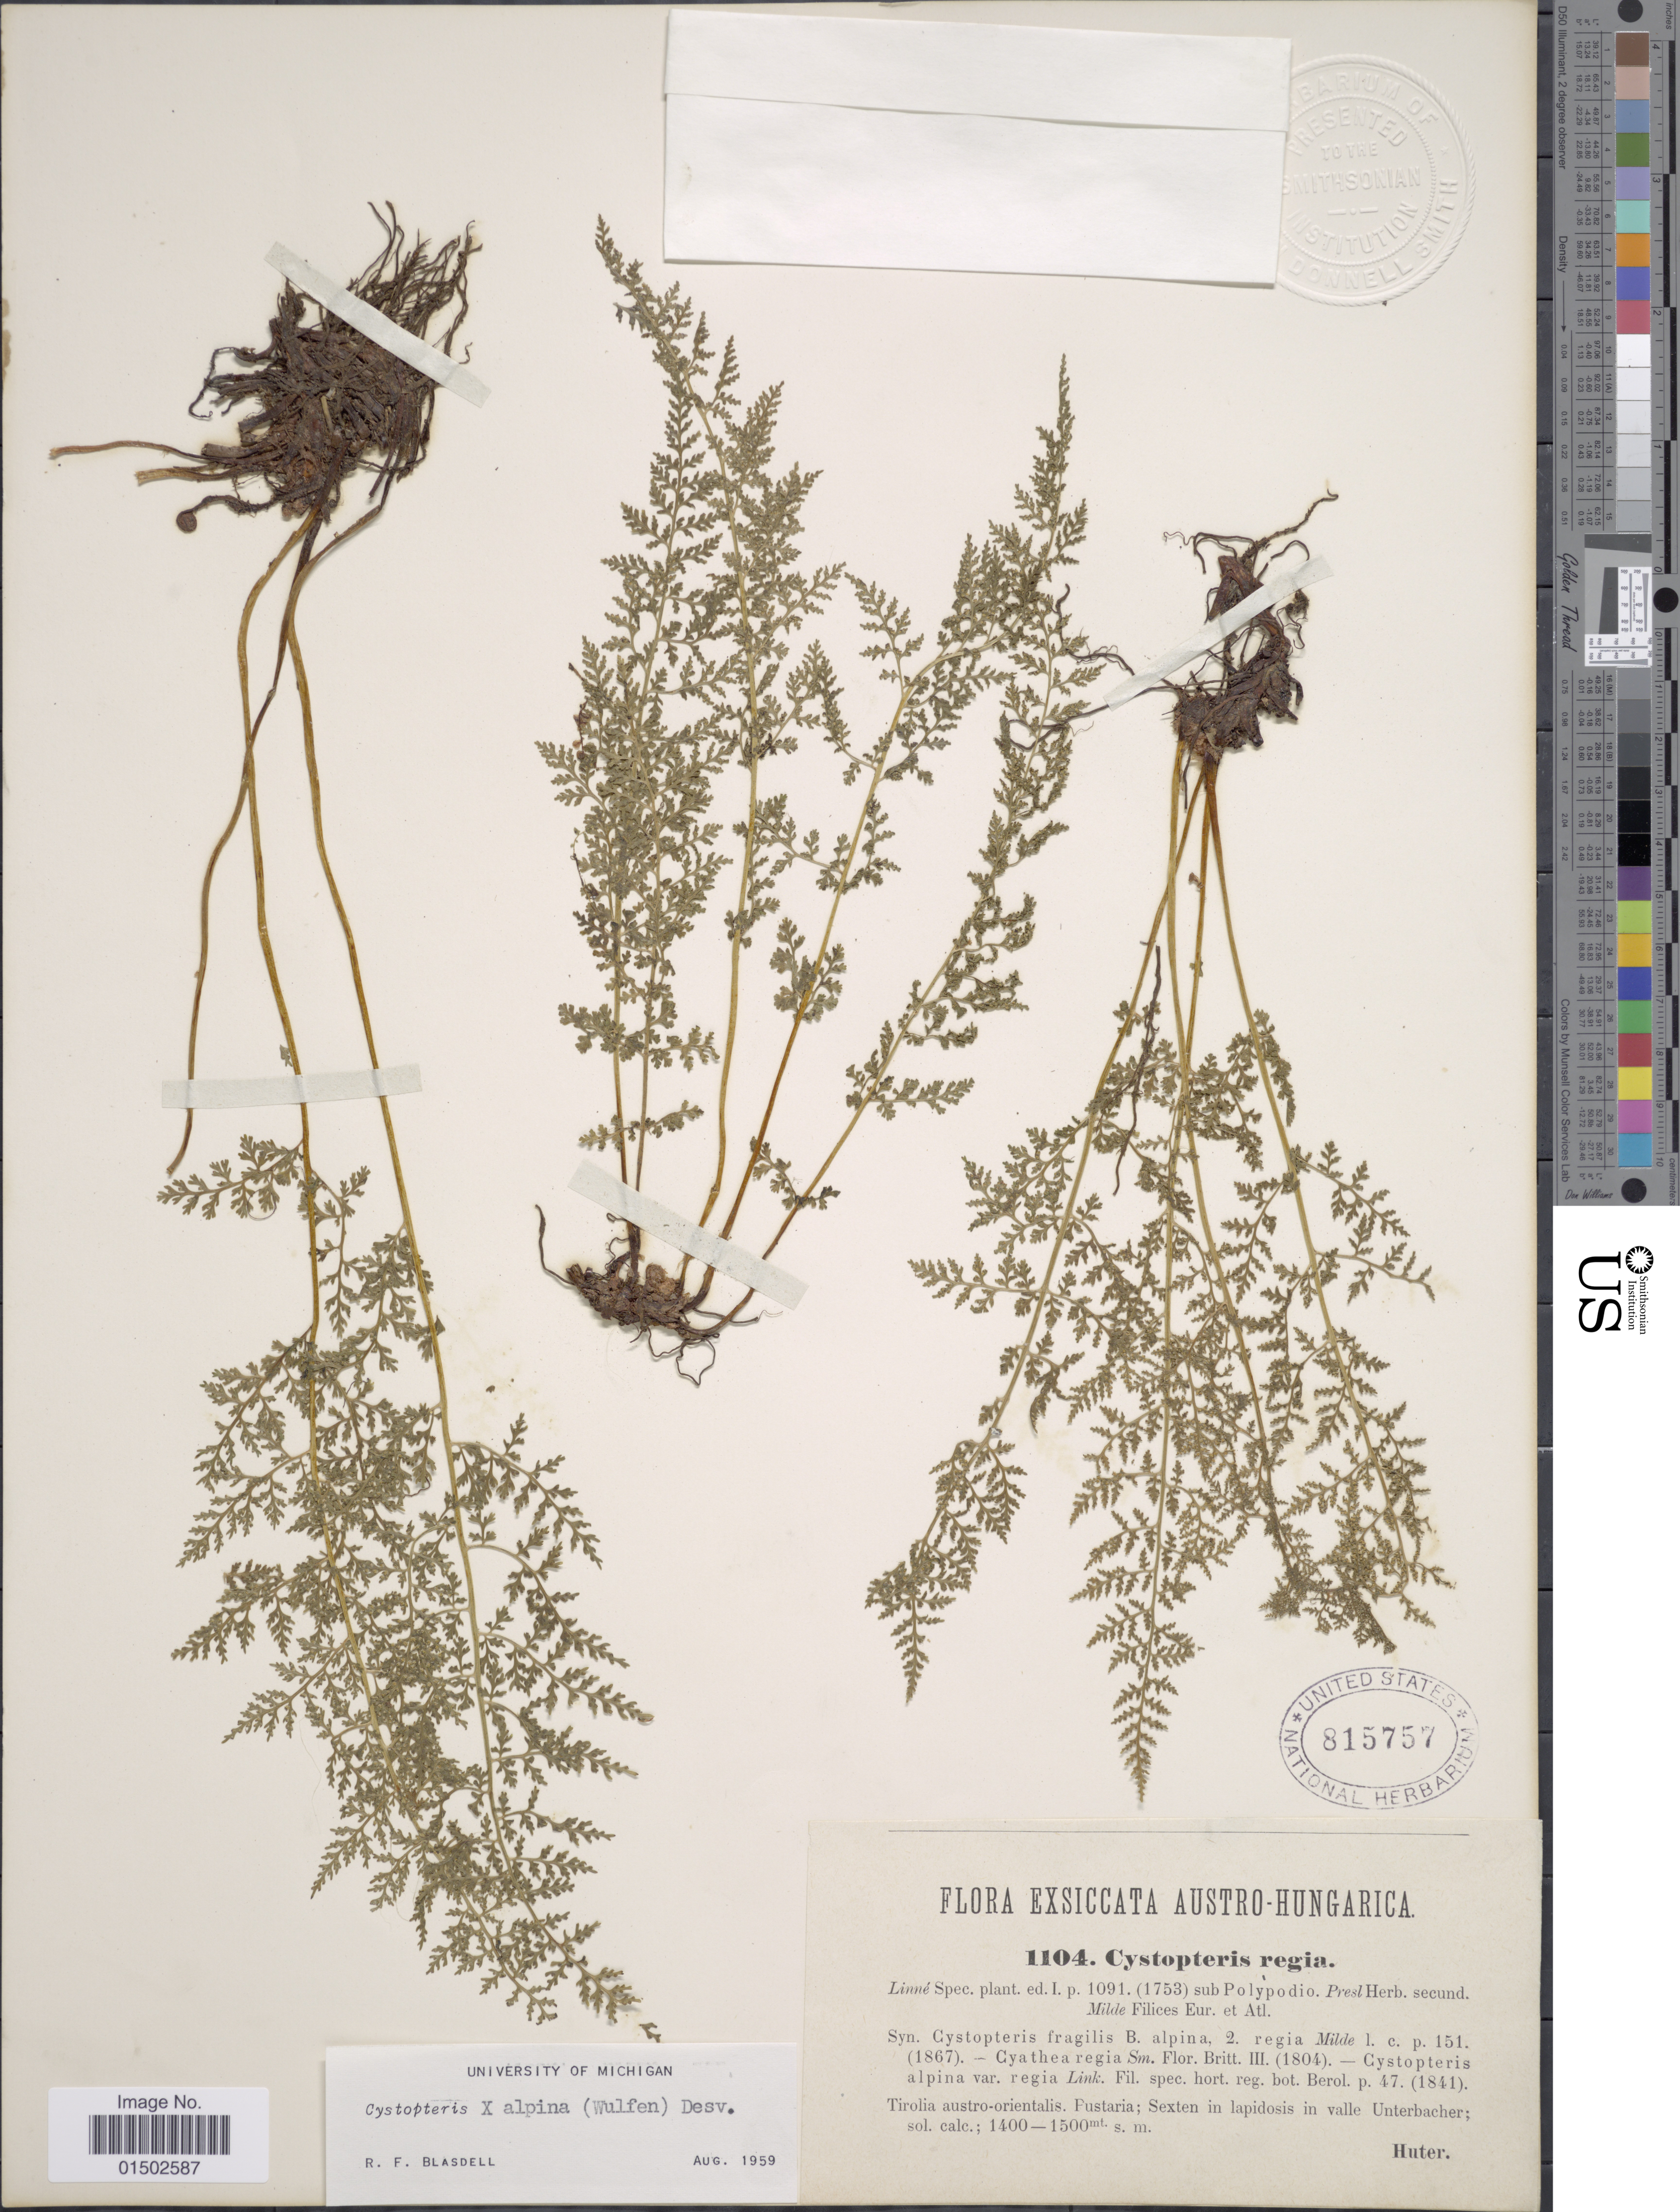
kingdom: Plantae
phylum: Tracheophyta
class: Polypodiopsida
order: Polypodiales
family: Cystopteridaceae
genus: Cystopteris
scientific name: Cystopteris alpina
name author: (Lam.) Desv.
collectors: -. Huter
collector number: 1104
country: Austria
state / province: Tirol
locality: Tirolia austro- orientalis. Pustaria; Sexten in lapidosis in valle Unterbacher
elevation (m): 1400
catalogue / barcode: US 815757